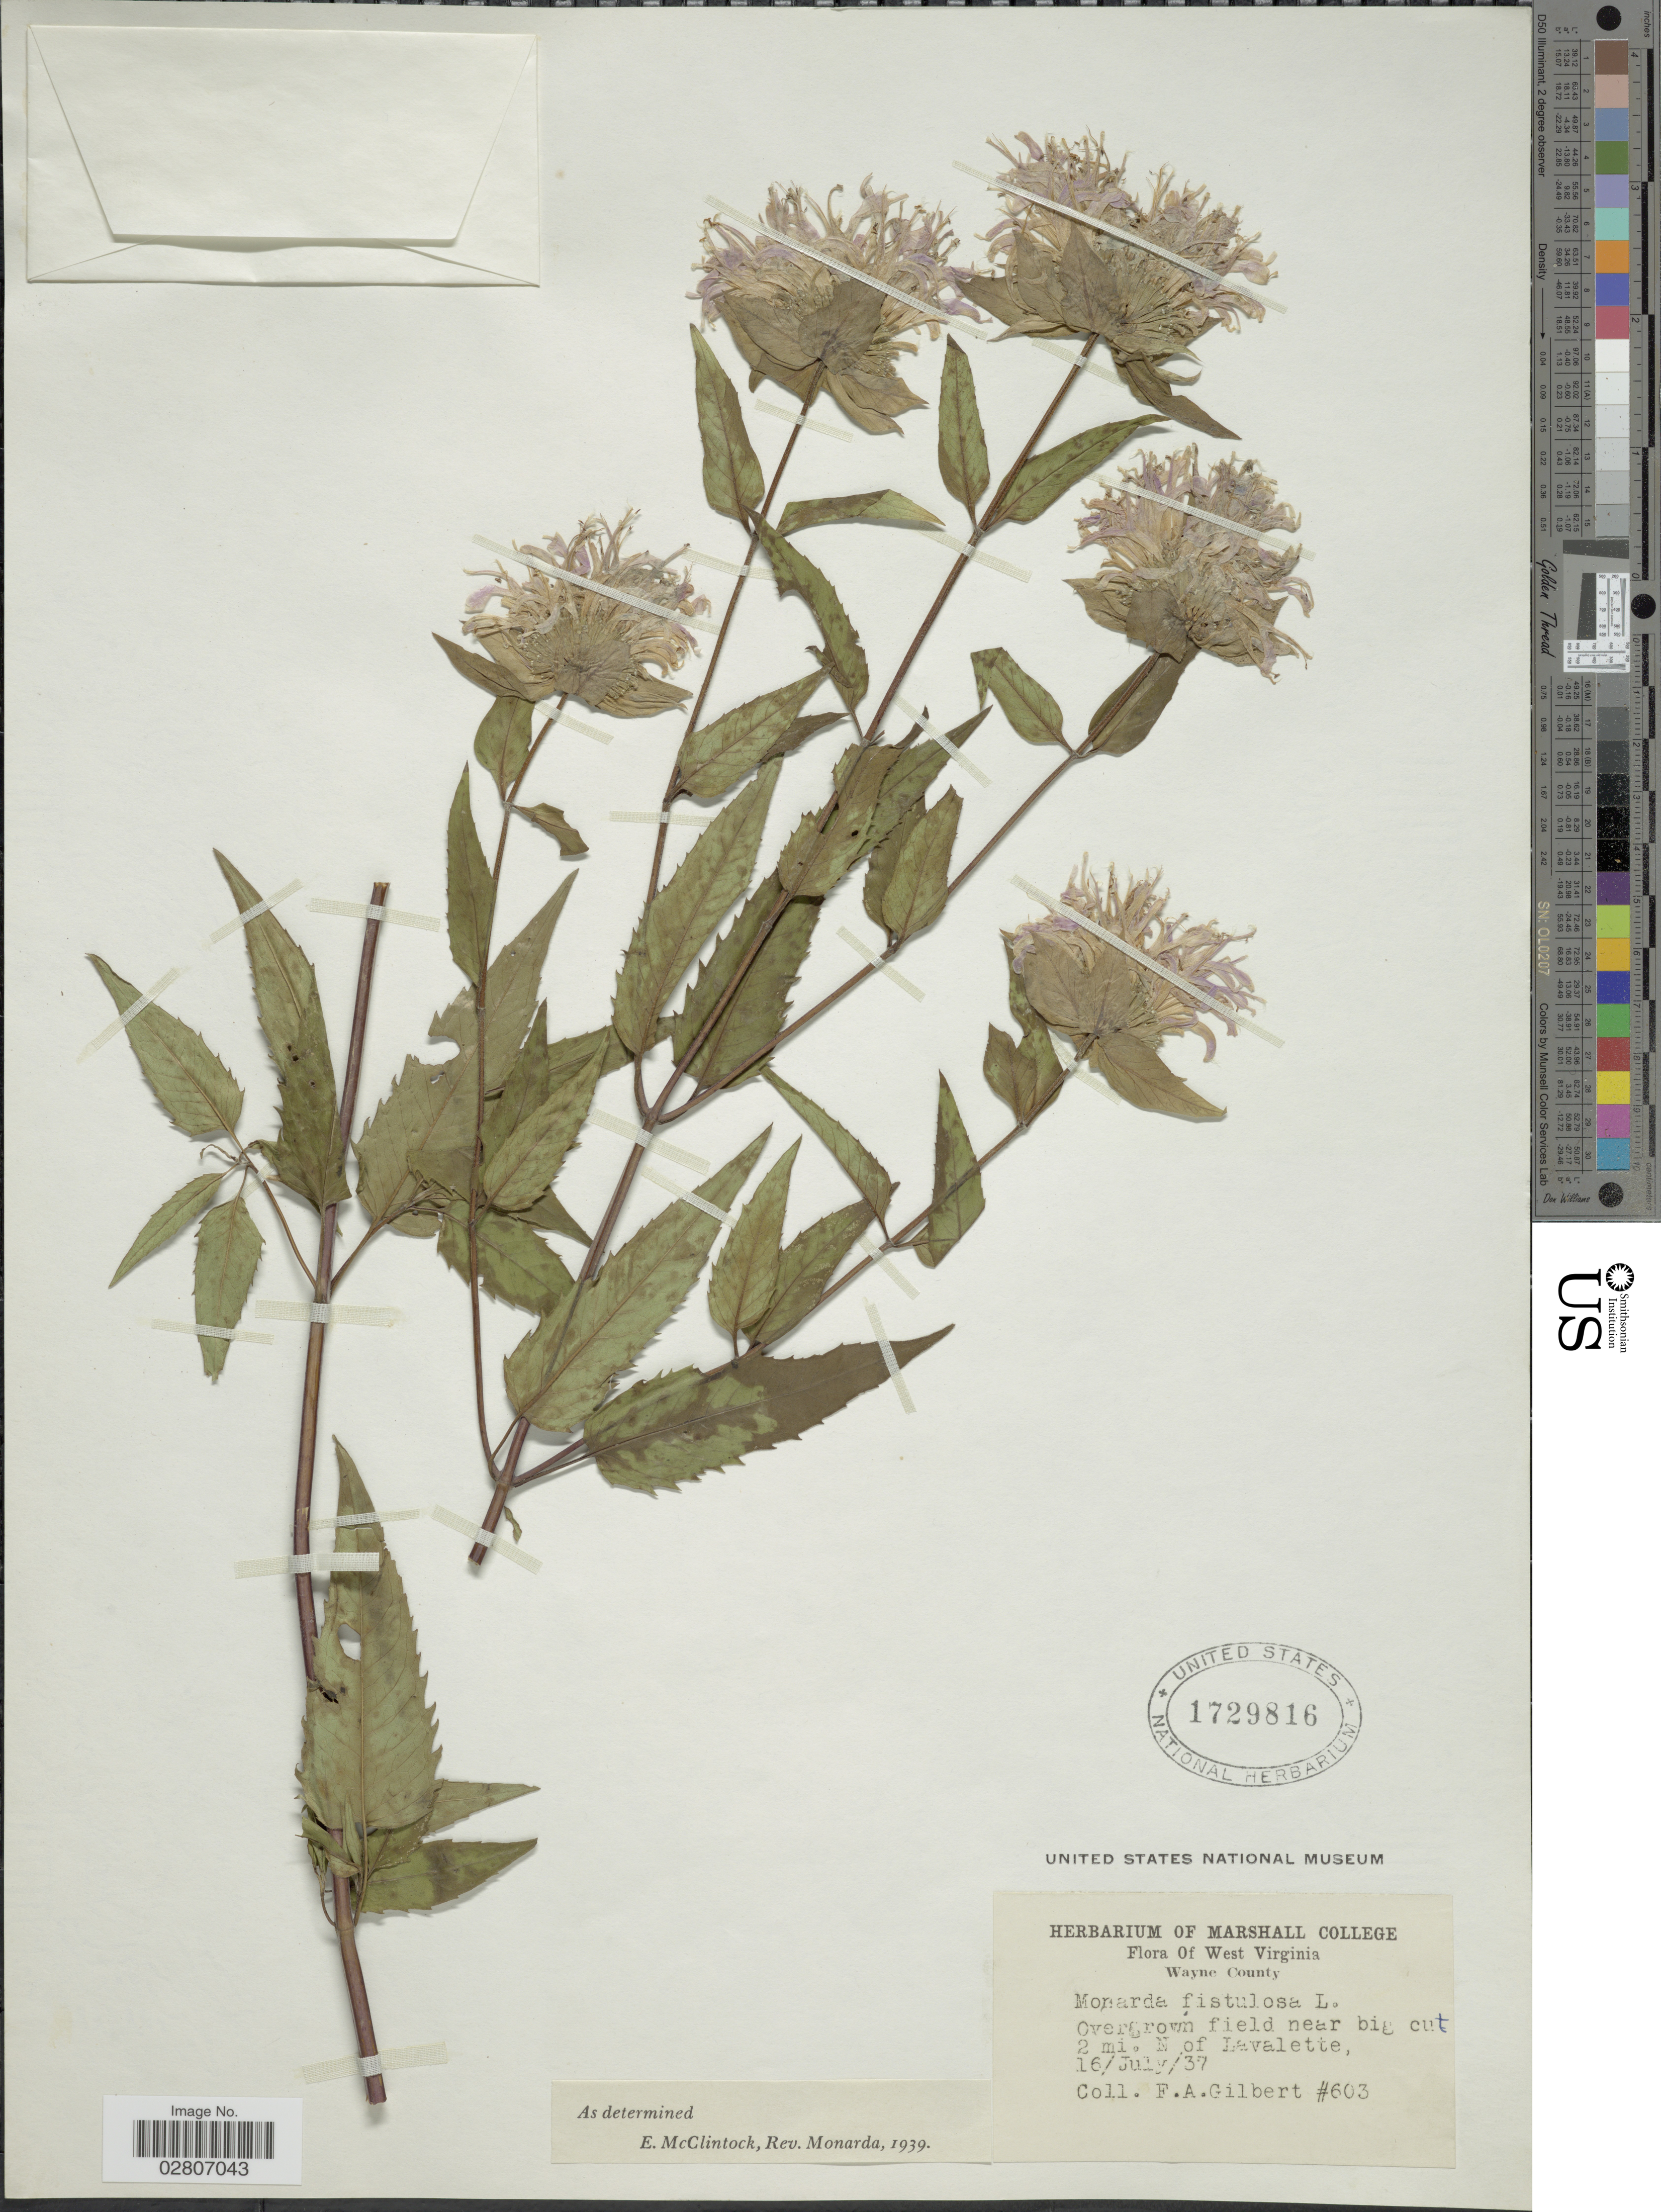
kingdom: Plantae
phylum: Tracheophyta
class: Magnoliopsida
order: Lamiales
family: Lamiaceae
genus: Monarda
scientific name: Monarda fistulosa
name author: L.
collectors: F. A. Gilbert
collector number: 603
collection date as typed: Transcribed d/m/y: 16/7/37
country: United States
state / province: West Virginia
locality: Overgrown field near big cut 2 mi. N of Lavalette.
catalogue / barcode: US 1729816